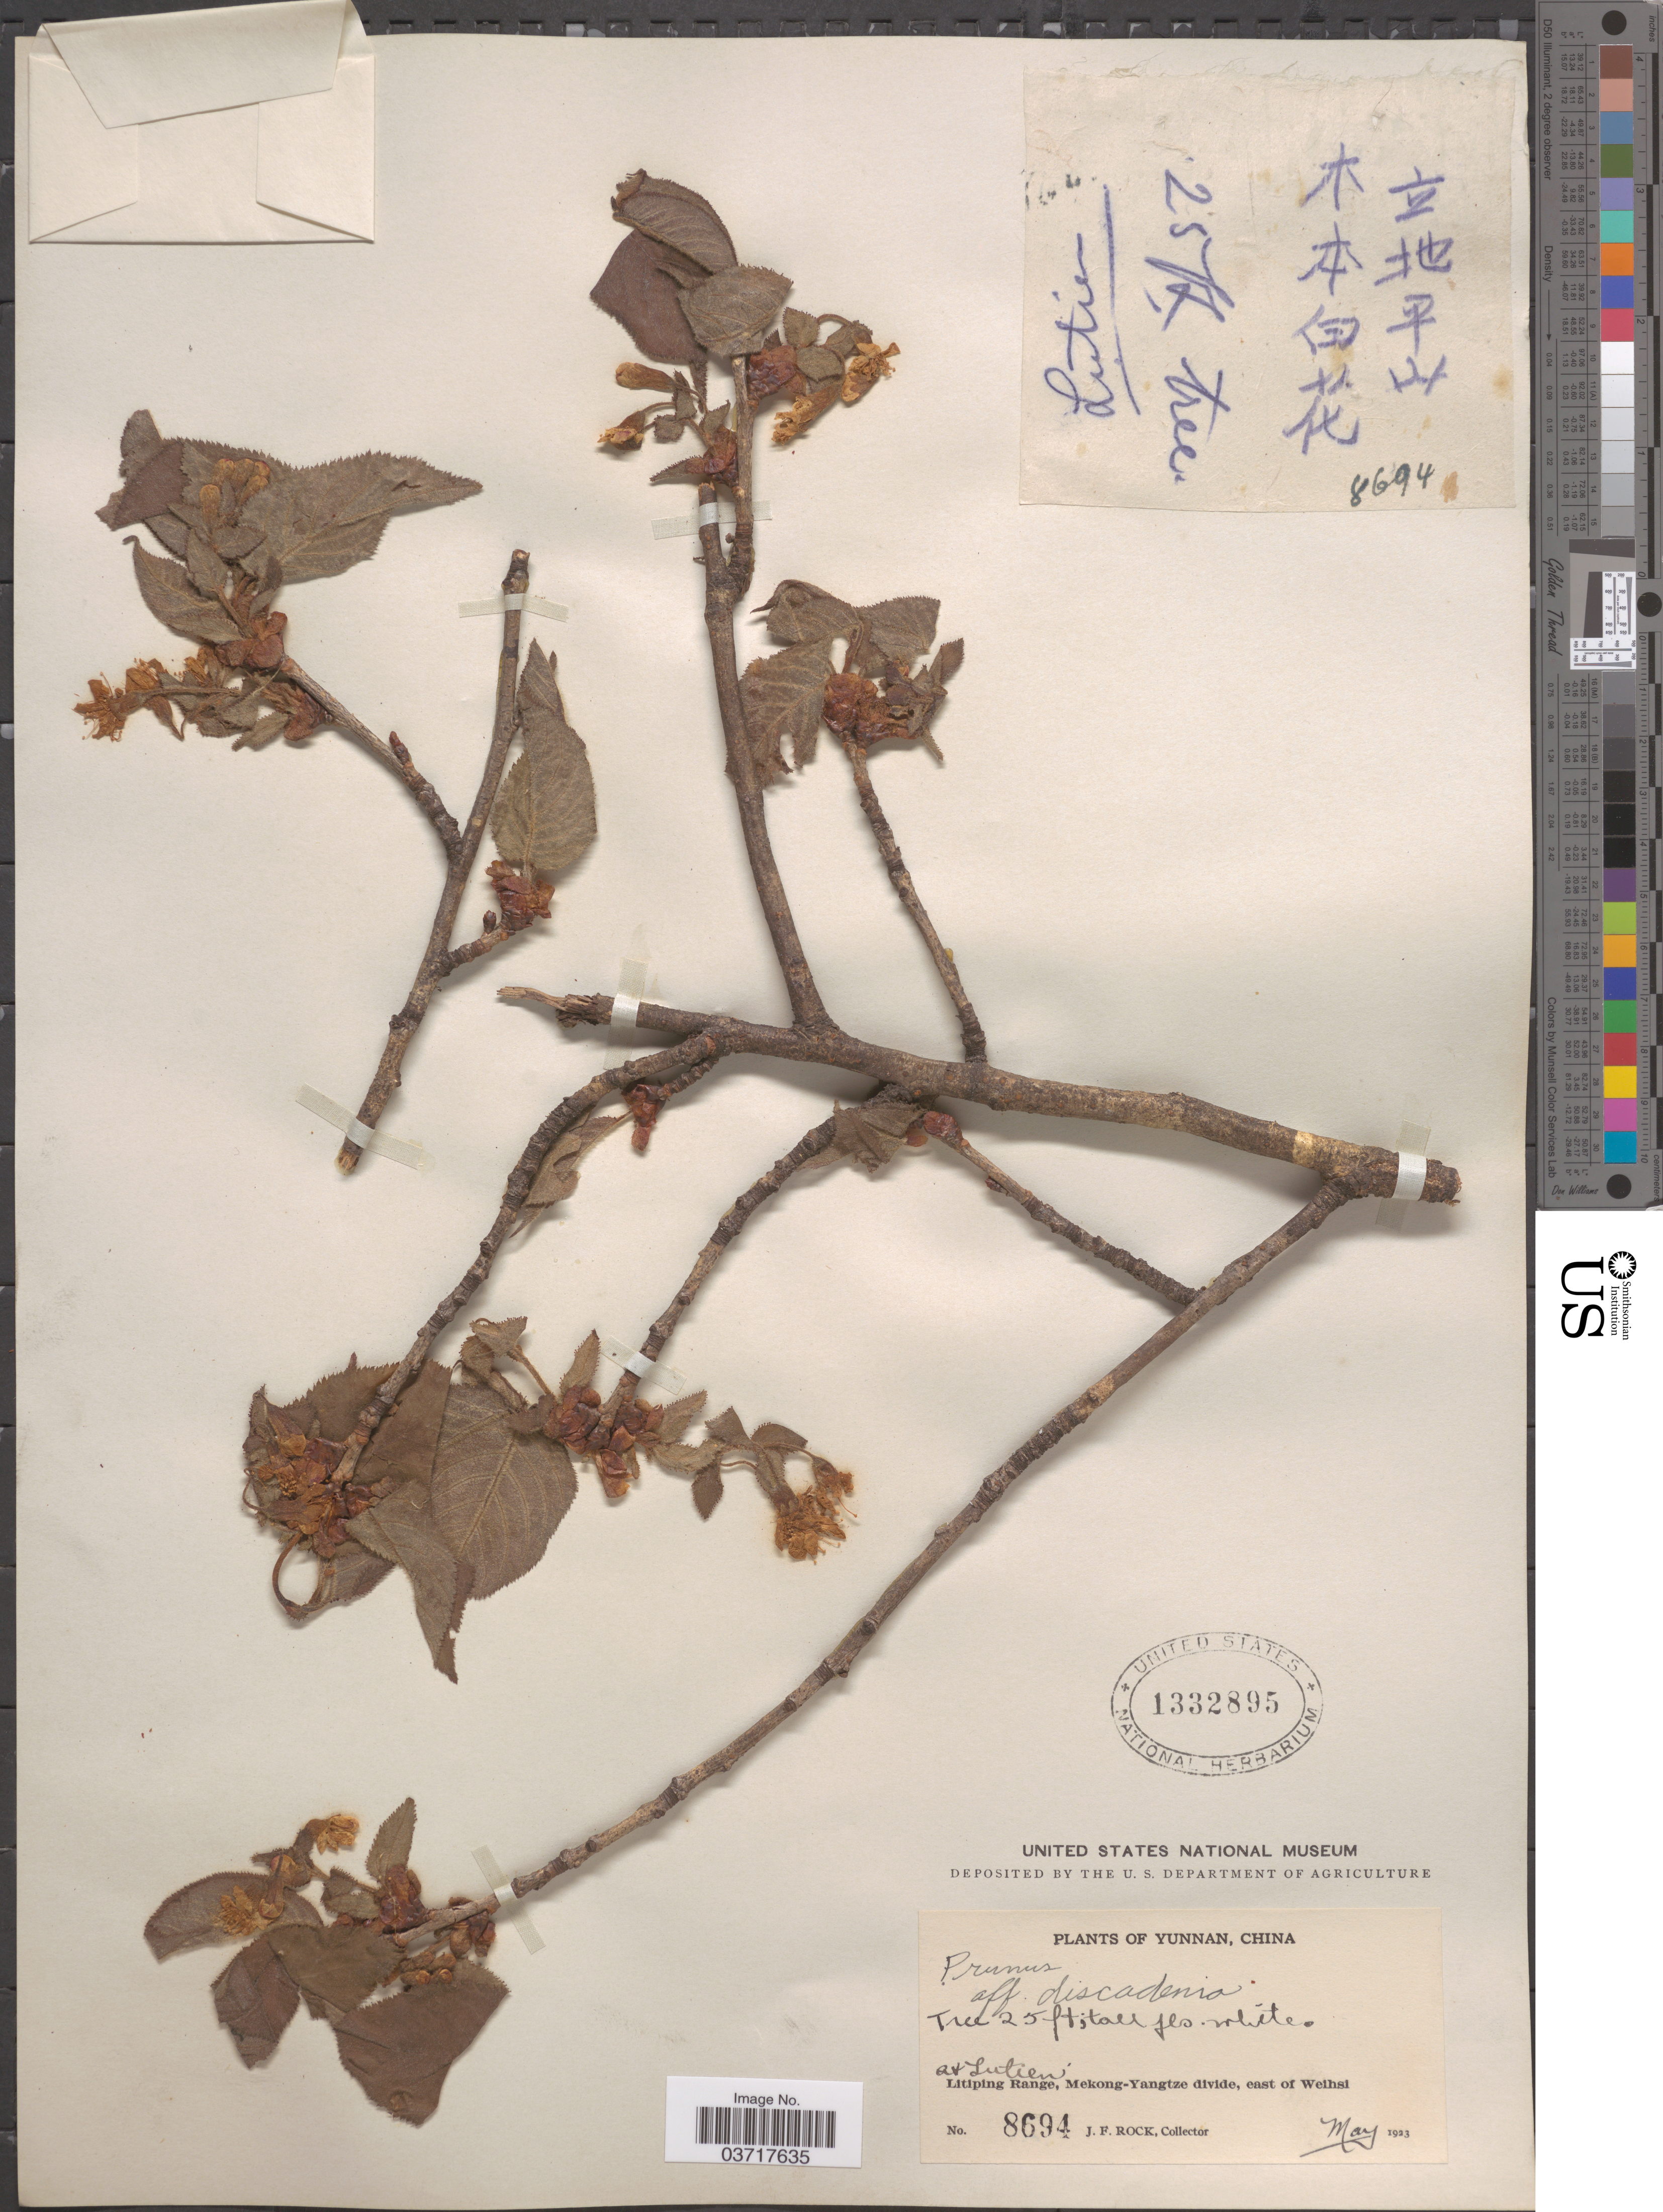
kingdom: Plantae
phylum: Tracheophyta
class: Magnoliopsida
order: Rosales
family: Rosaceae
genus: Prunus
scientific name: Prunus discadenia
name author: Koehne in Sarg.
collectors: J. Rock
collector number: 8694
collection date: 1923-05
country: China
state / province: Yunnan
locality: At Lutien. Litiping Range, Mekong-Yangtze divide, east of Weihsi.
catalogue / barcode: US 1332895